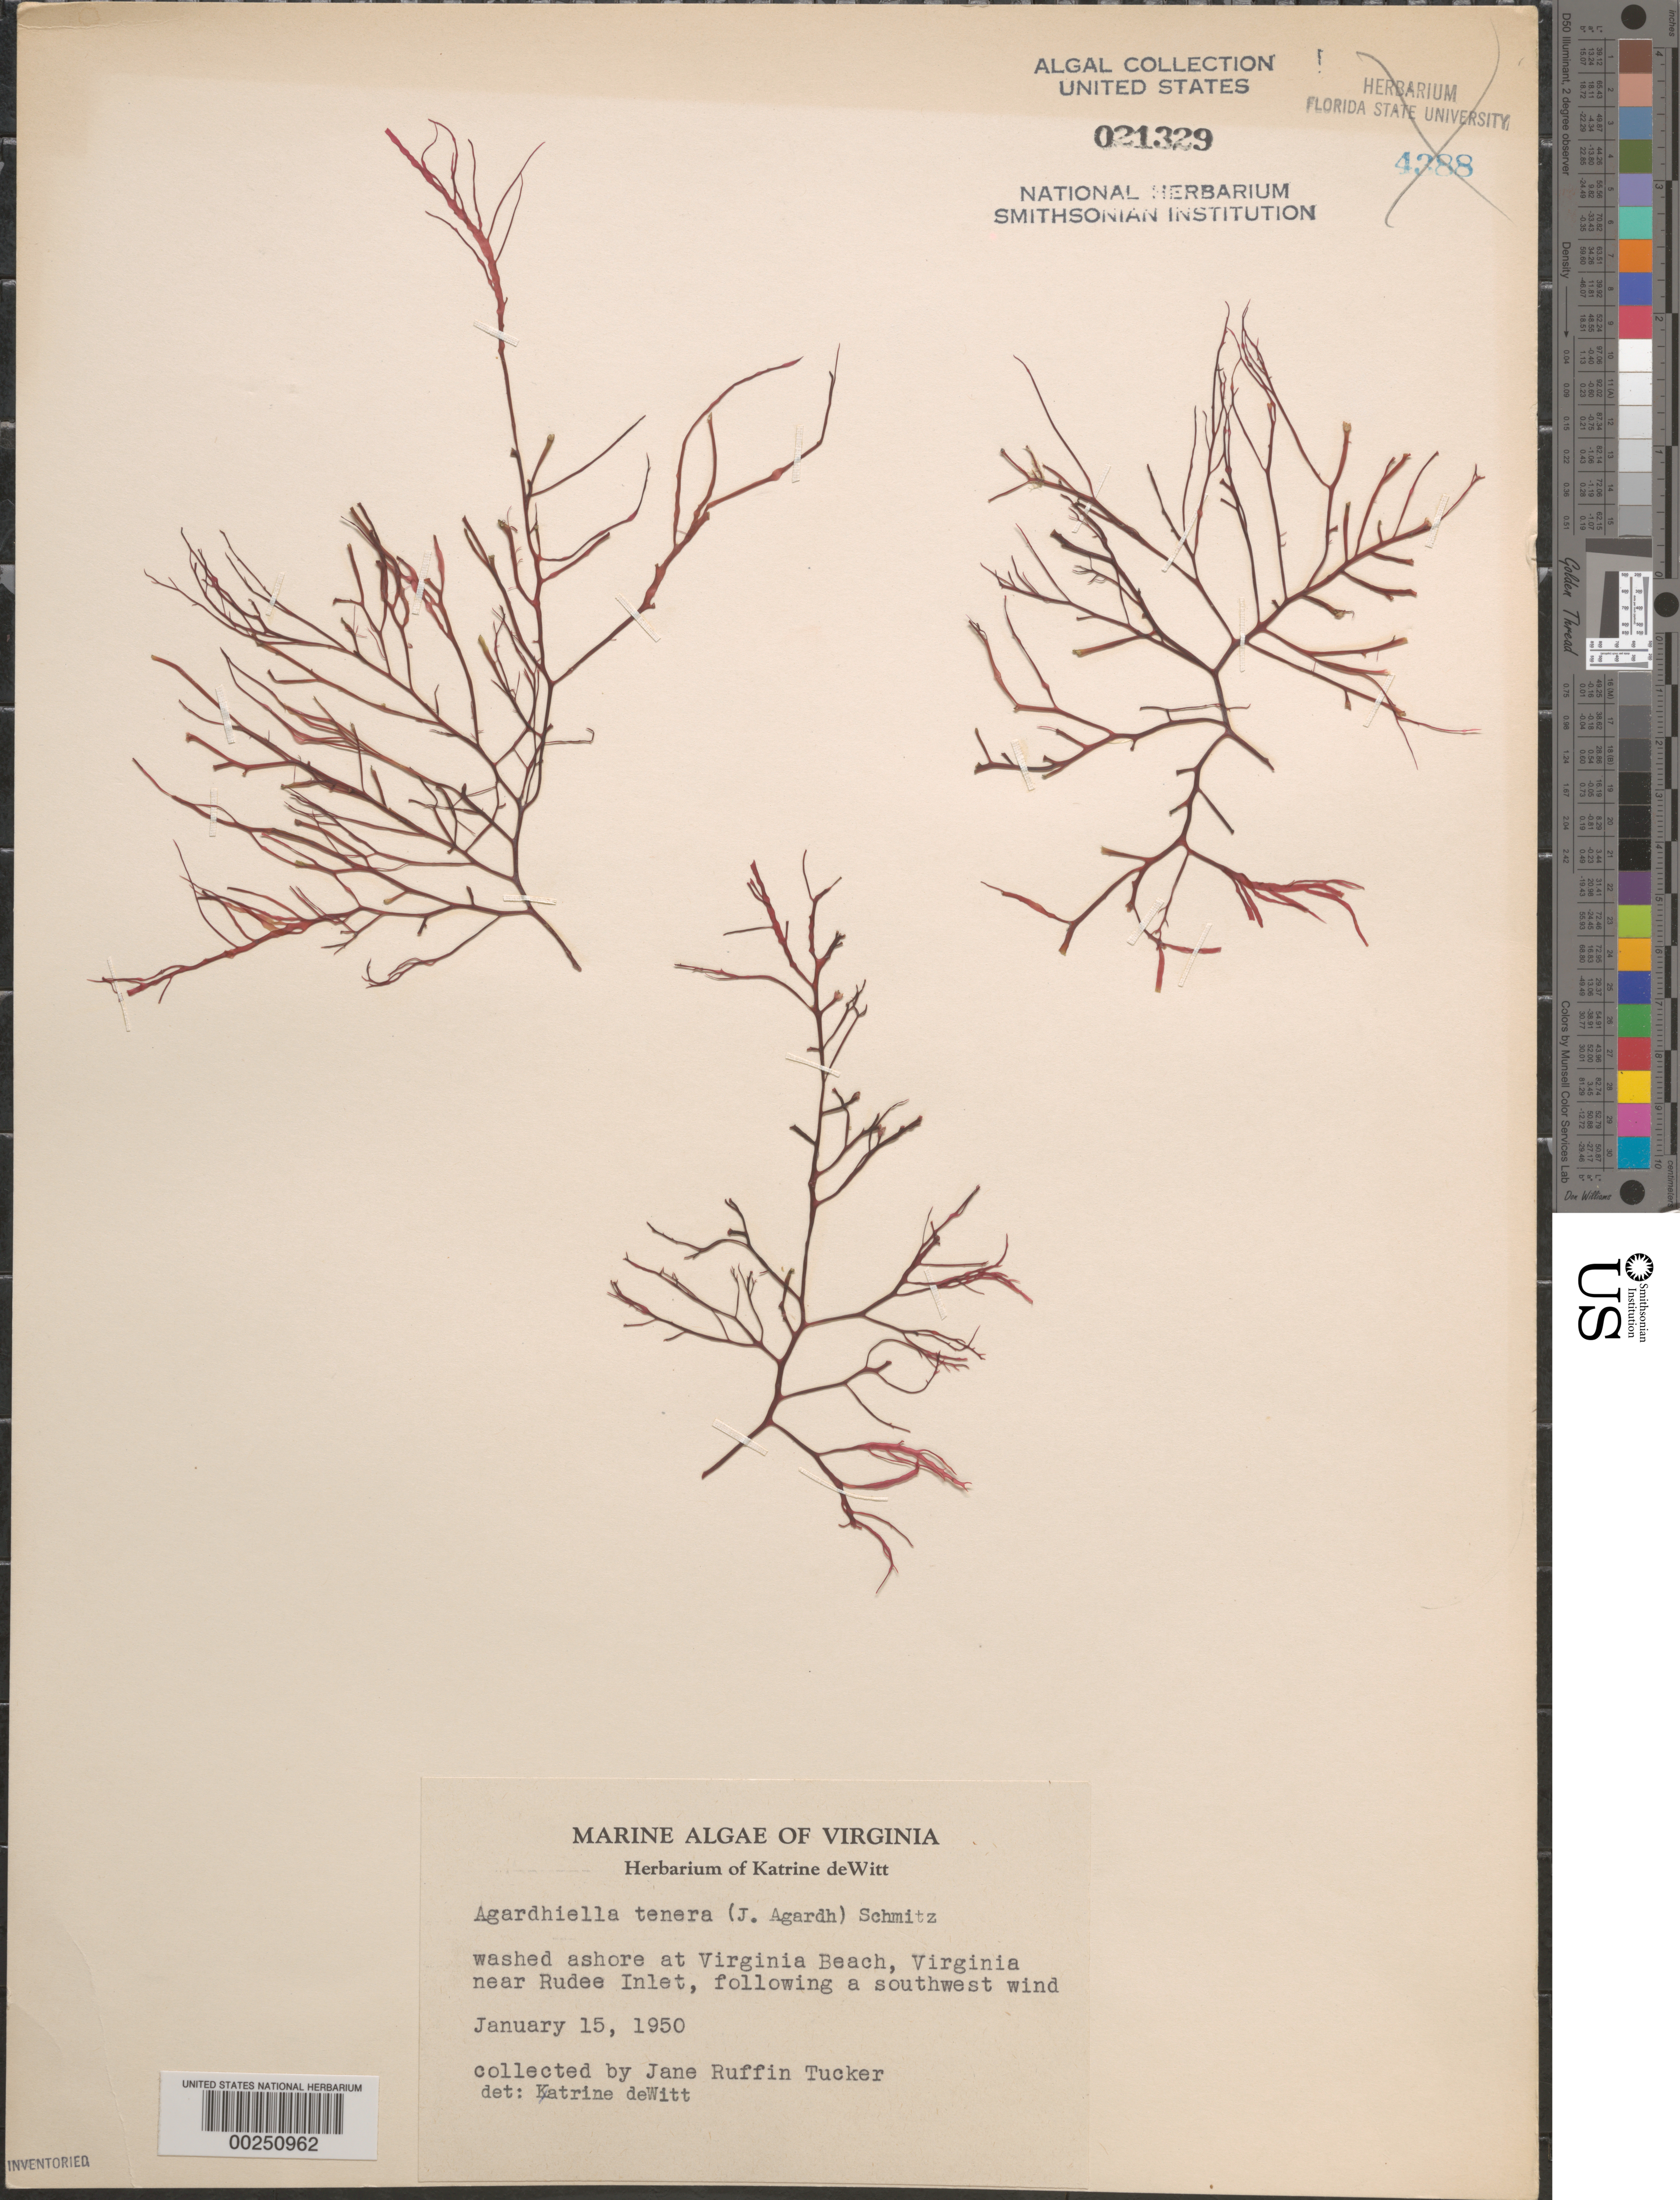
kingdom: Plantae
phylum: Rhodophyta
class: Florideophyceae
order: Gigartinales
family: Solieriaceae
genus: Agardhiella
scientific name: Agardhiella tenera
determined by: deWitt, K.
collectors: J. R. Tucker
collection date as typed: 15 Jan 1950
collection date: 1950-01-15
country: United States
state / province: Virginia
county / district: City of Virginia Beach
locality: Virginia Beach near Rudee Inlet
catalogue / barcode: US 21329